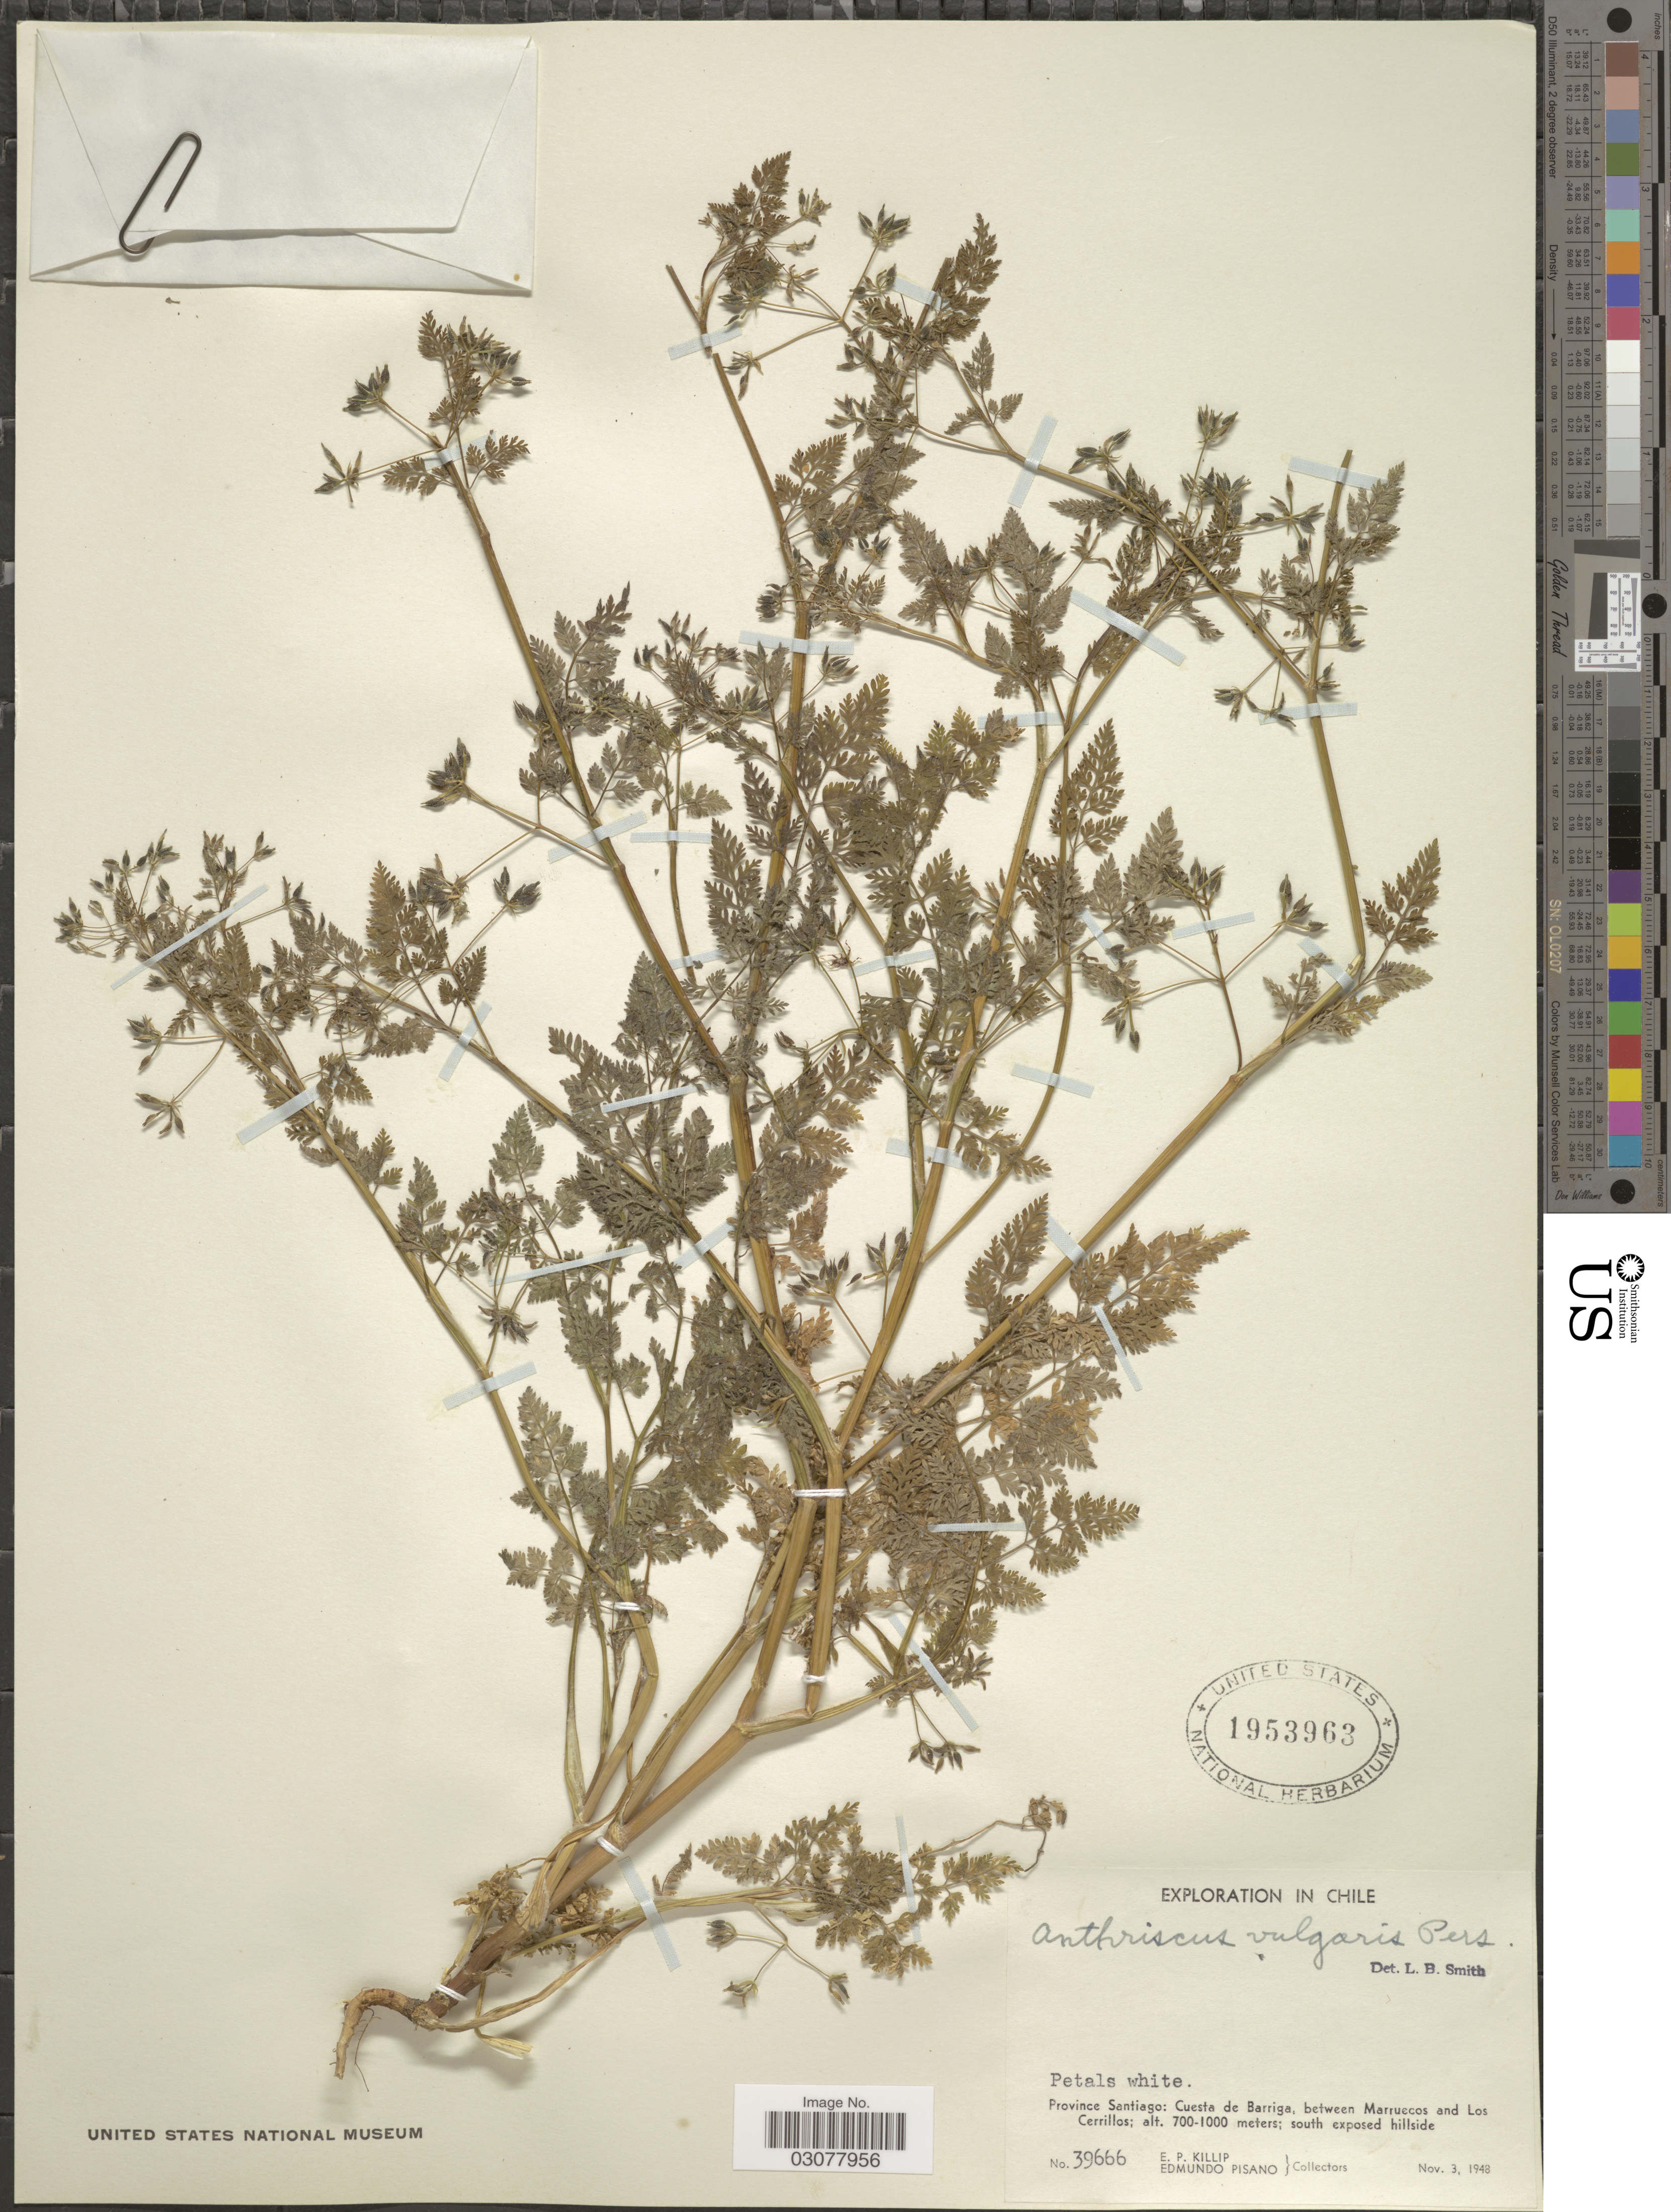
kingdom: Plantae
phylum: Tracheophyta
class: Magnoliopsida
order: Apiales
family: Apiaceae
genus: Anthriscus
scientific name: Anthriscus caucalis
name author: M. Bieb.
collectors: E. P. Killip & E. Pisano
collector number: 39666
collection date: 1948-11-03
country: Chile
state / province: Región Metropolitana (RM)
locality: Province Santiago: Cuesta de Barriga, between Marruecos and Los Cerrillos.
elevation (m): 700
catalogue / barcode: US 1953963